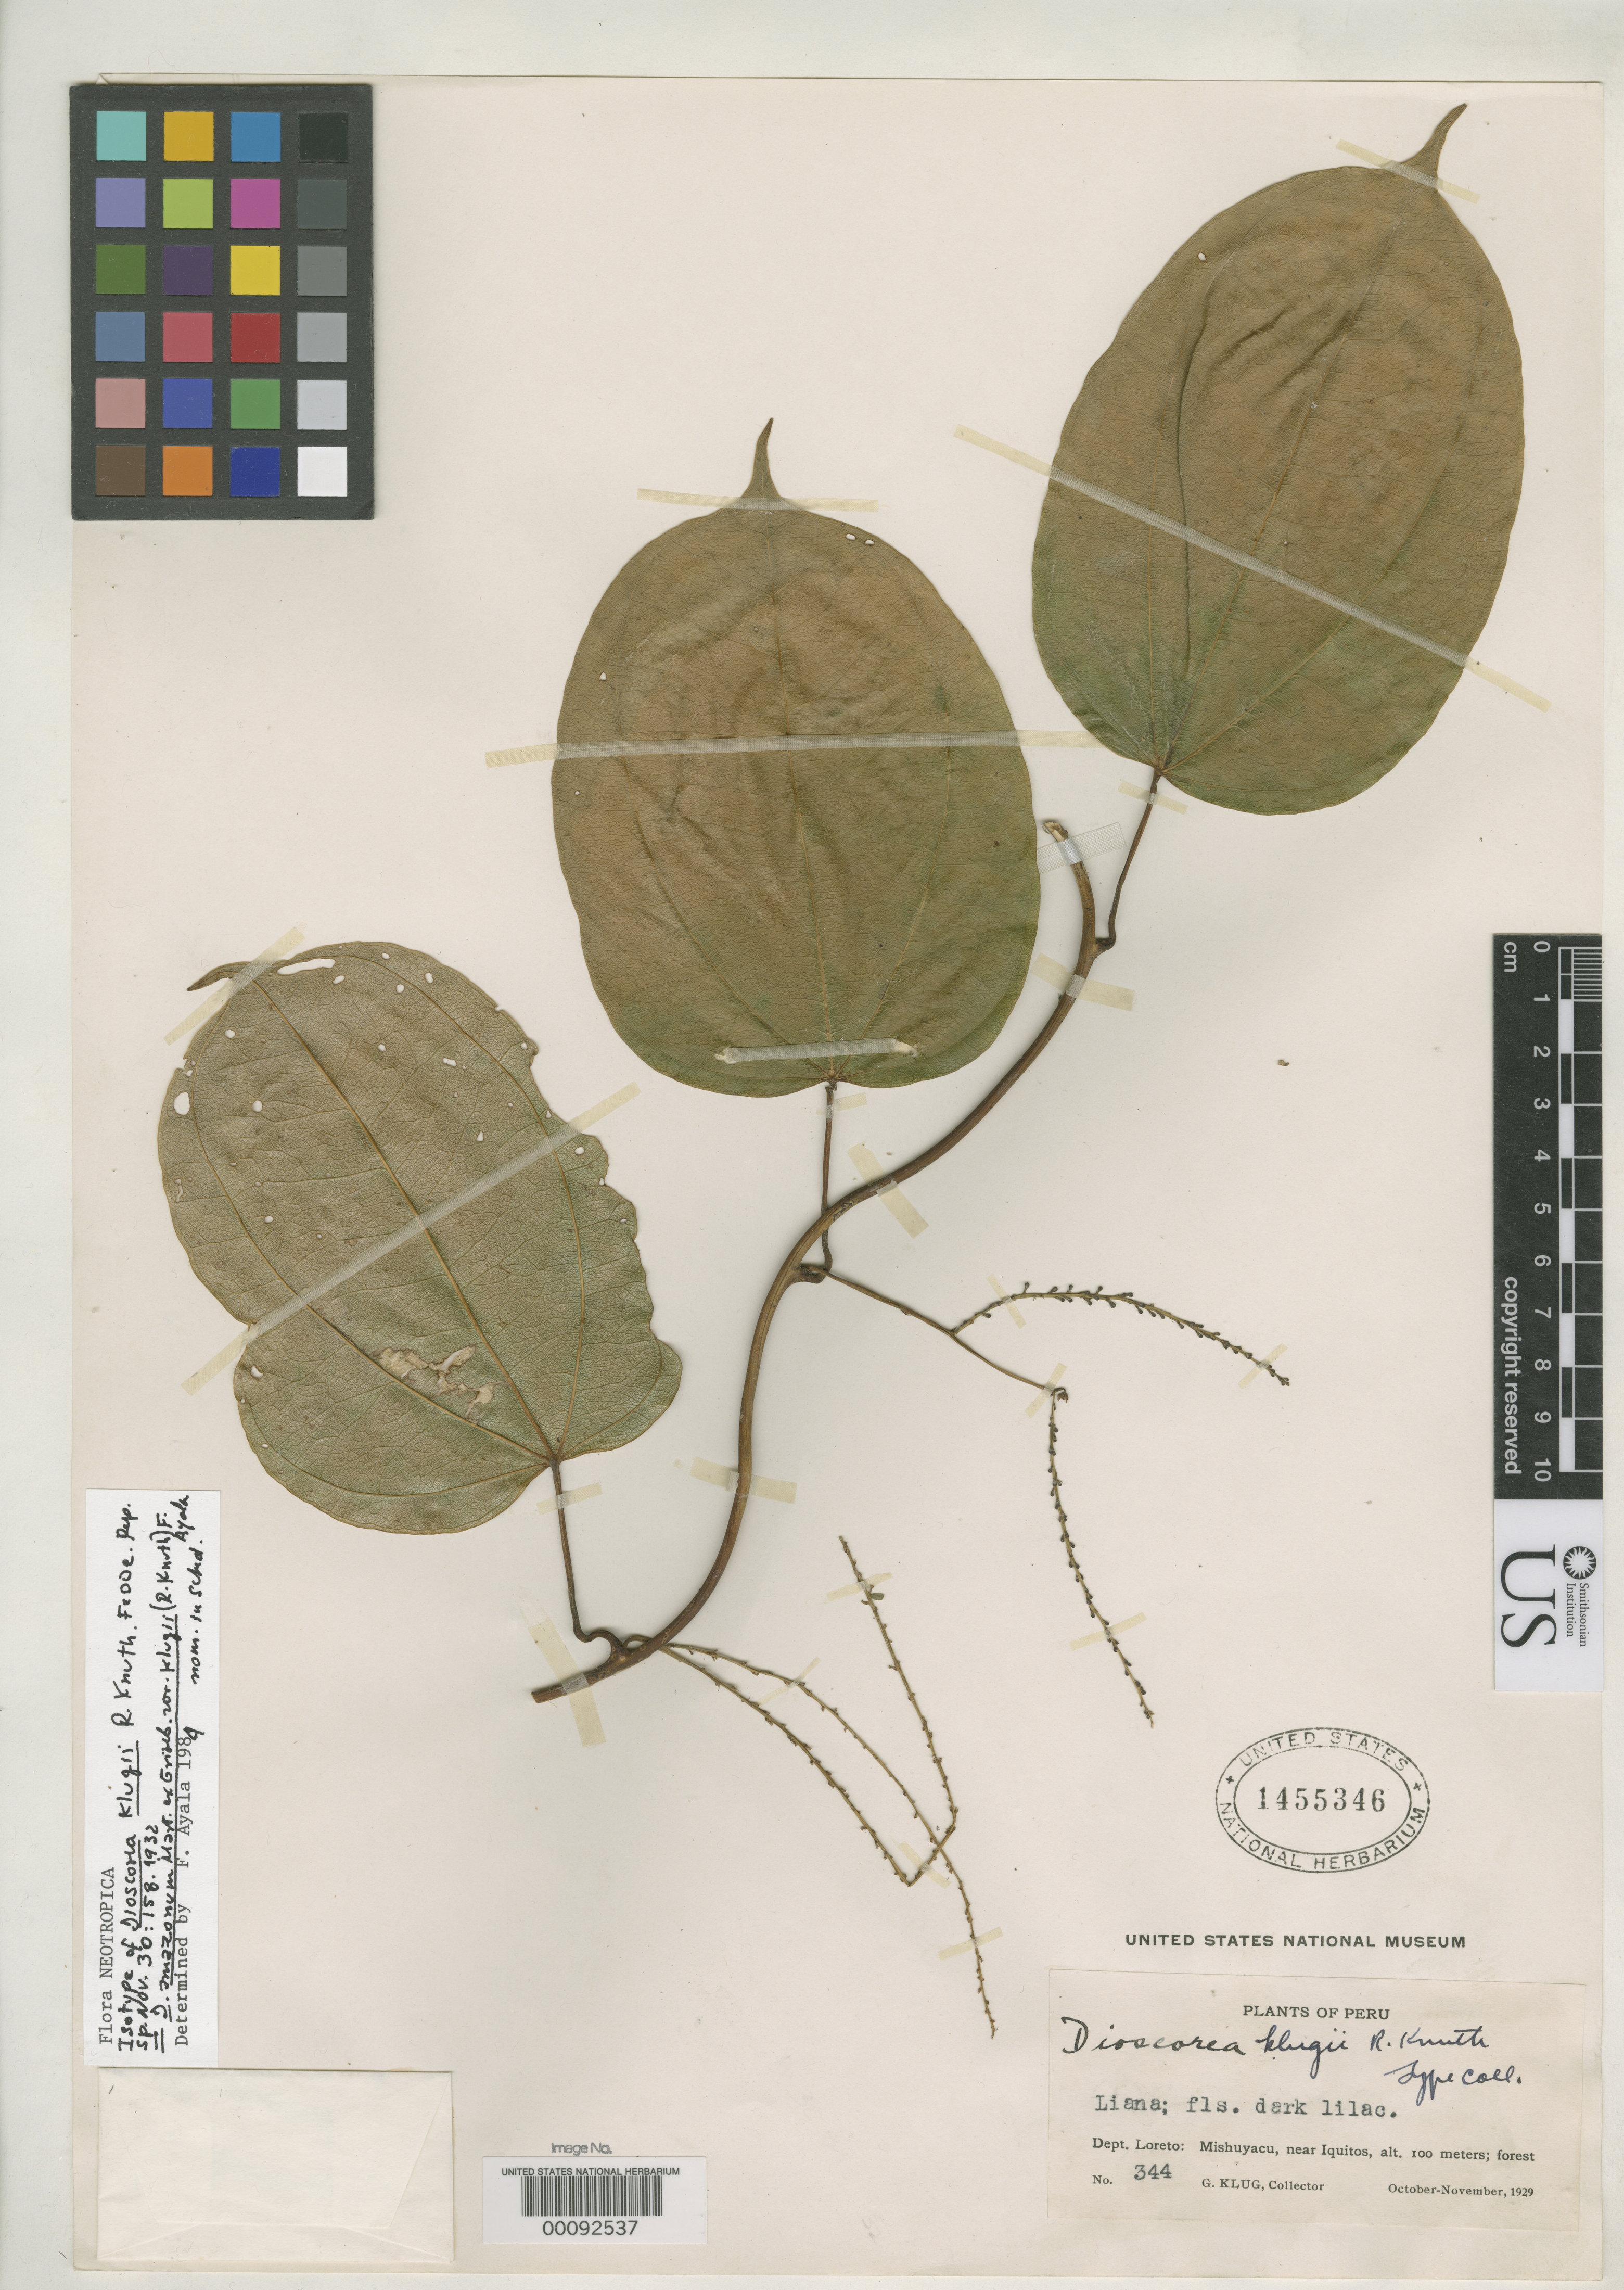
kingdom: Plantae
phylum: Tracheophyta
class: Liliopsida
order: Dioscoreales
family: Dioscoreaceae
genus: Dioscorea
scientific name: Dioscorea klugii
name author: R. Knuth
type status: Isotype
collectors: G. Klug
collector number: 344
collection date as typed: Oct 1929 to -- Nov 1929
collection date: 1929-10/1929-11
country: Peru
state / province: Loreto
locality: Mishuyacu, near Iquitos.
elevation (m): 100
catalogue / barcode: US 1455346